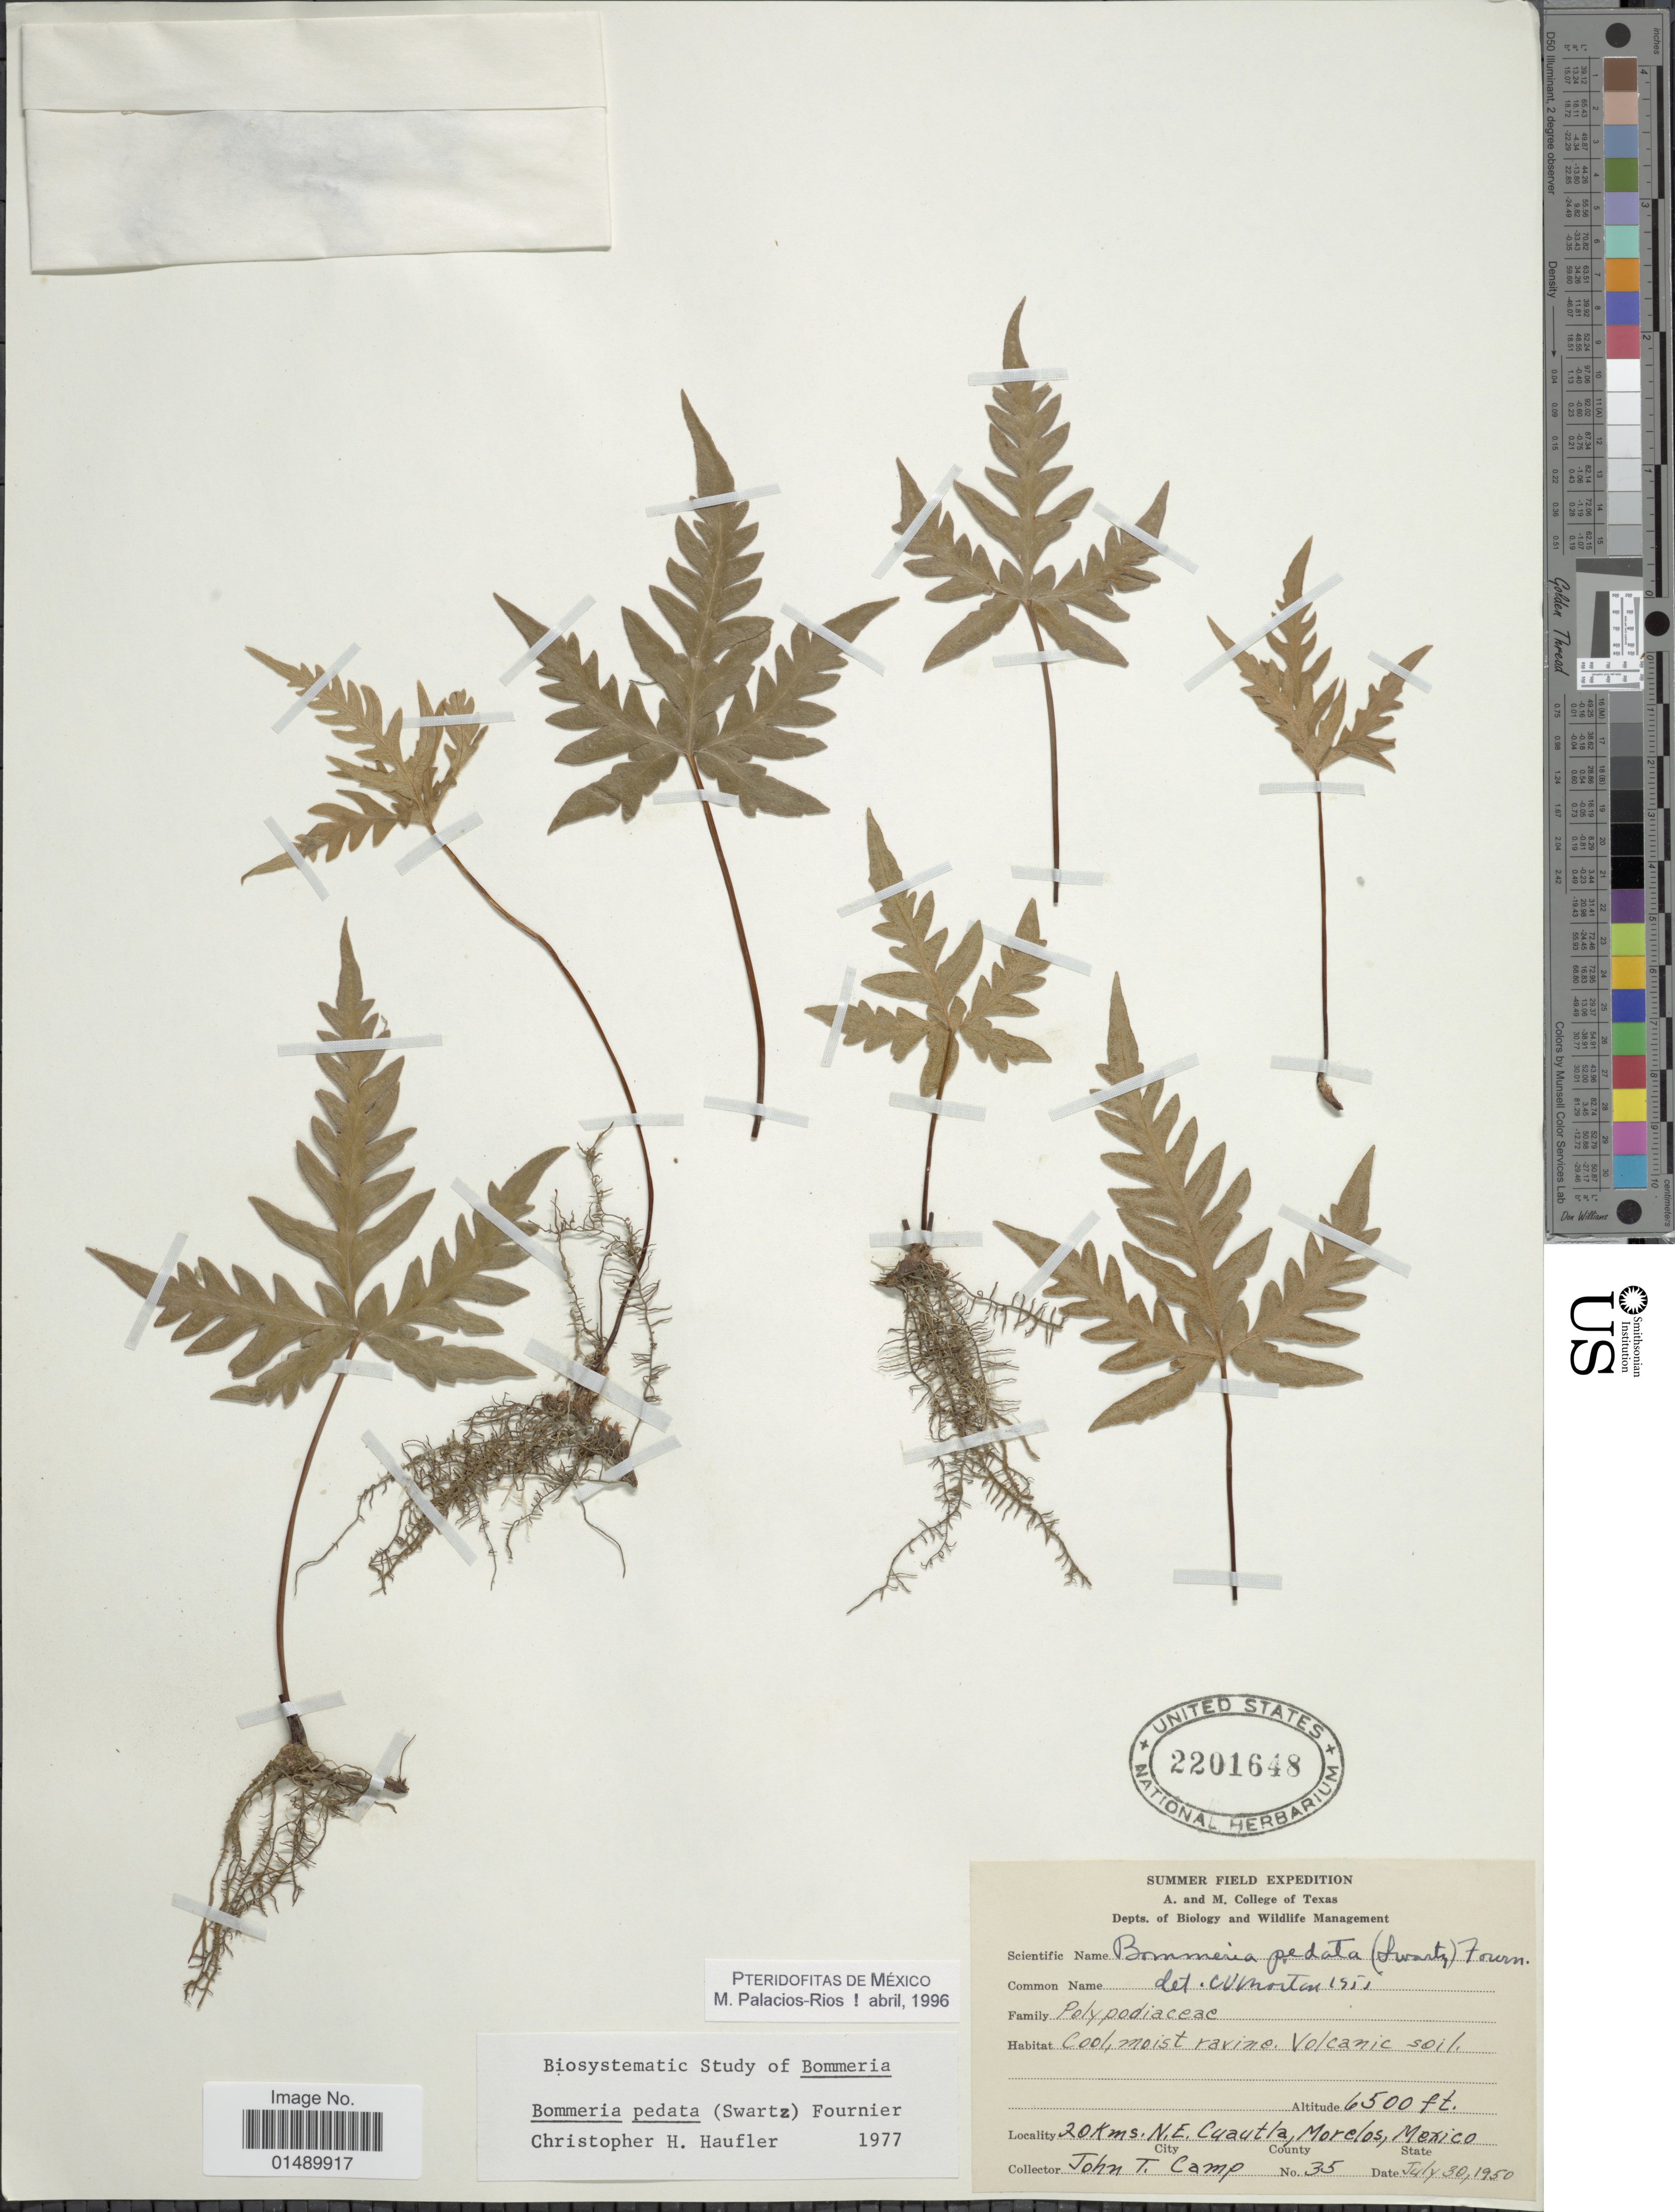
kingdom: Plantae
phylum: Tracheophyta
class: Polypodiopsida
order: Polypodiales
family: Pteridaceae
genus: Bommeria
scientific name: Bommeria pedata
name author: (Sw.) E. Fourn.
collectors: J. T. Camp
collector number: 35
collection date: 1950-07-30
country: Mexico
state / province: Morelos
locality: Mexico, 20 Kms. N.E. Cuautla, Morelos.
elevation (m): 1981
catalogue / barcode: US 2201648